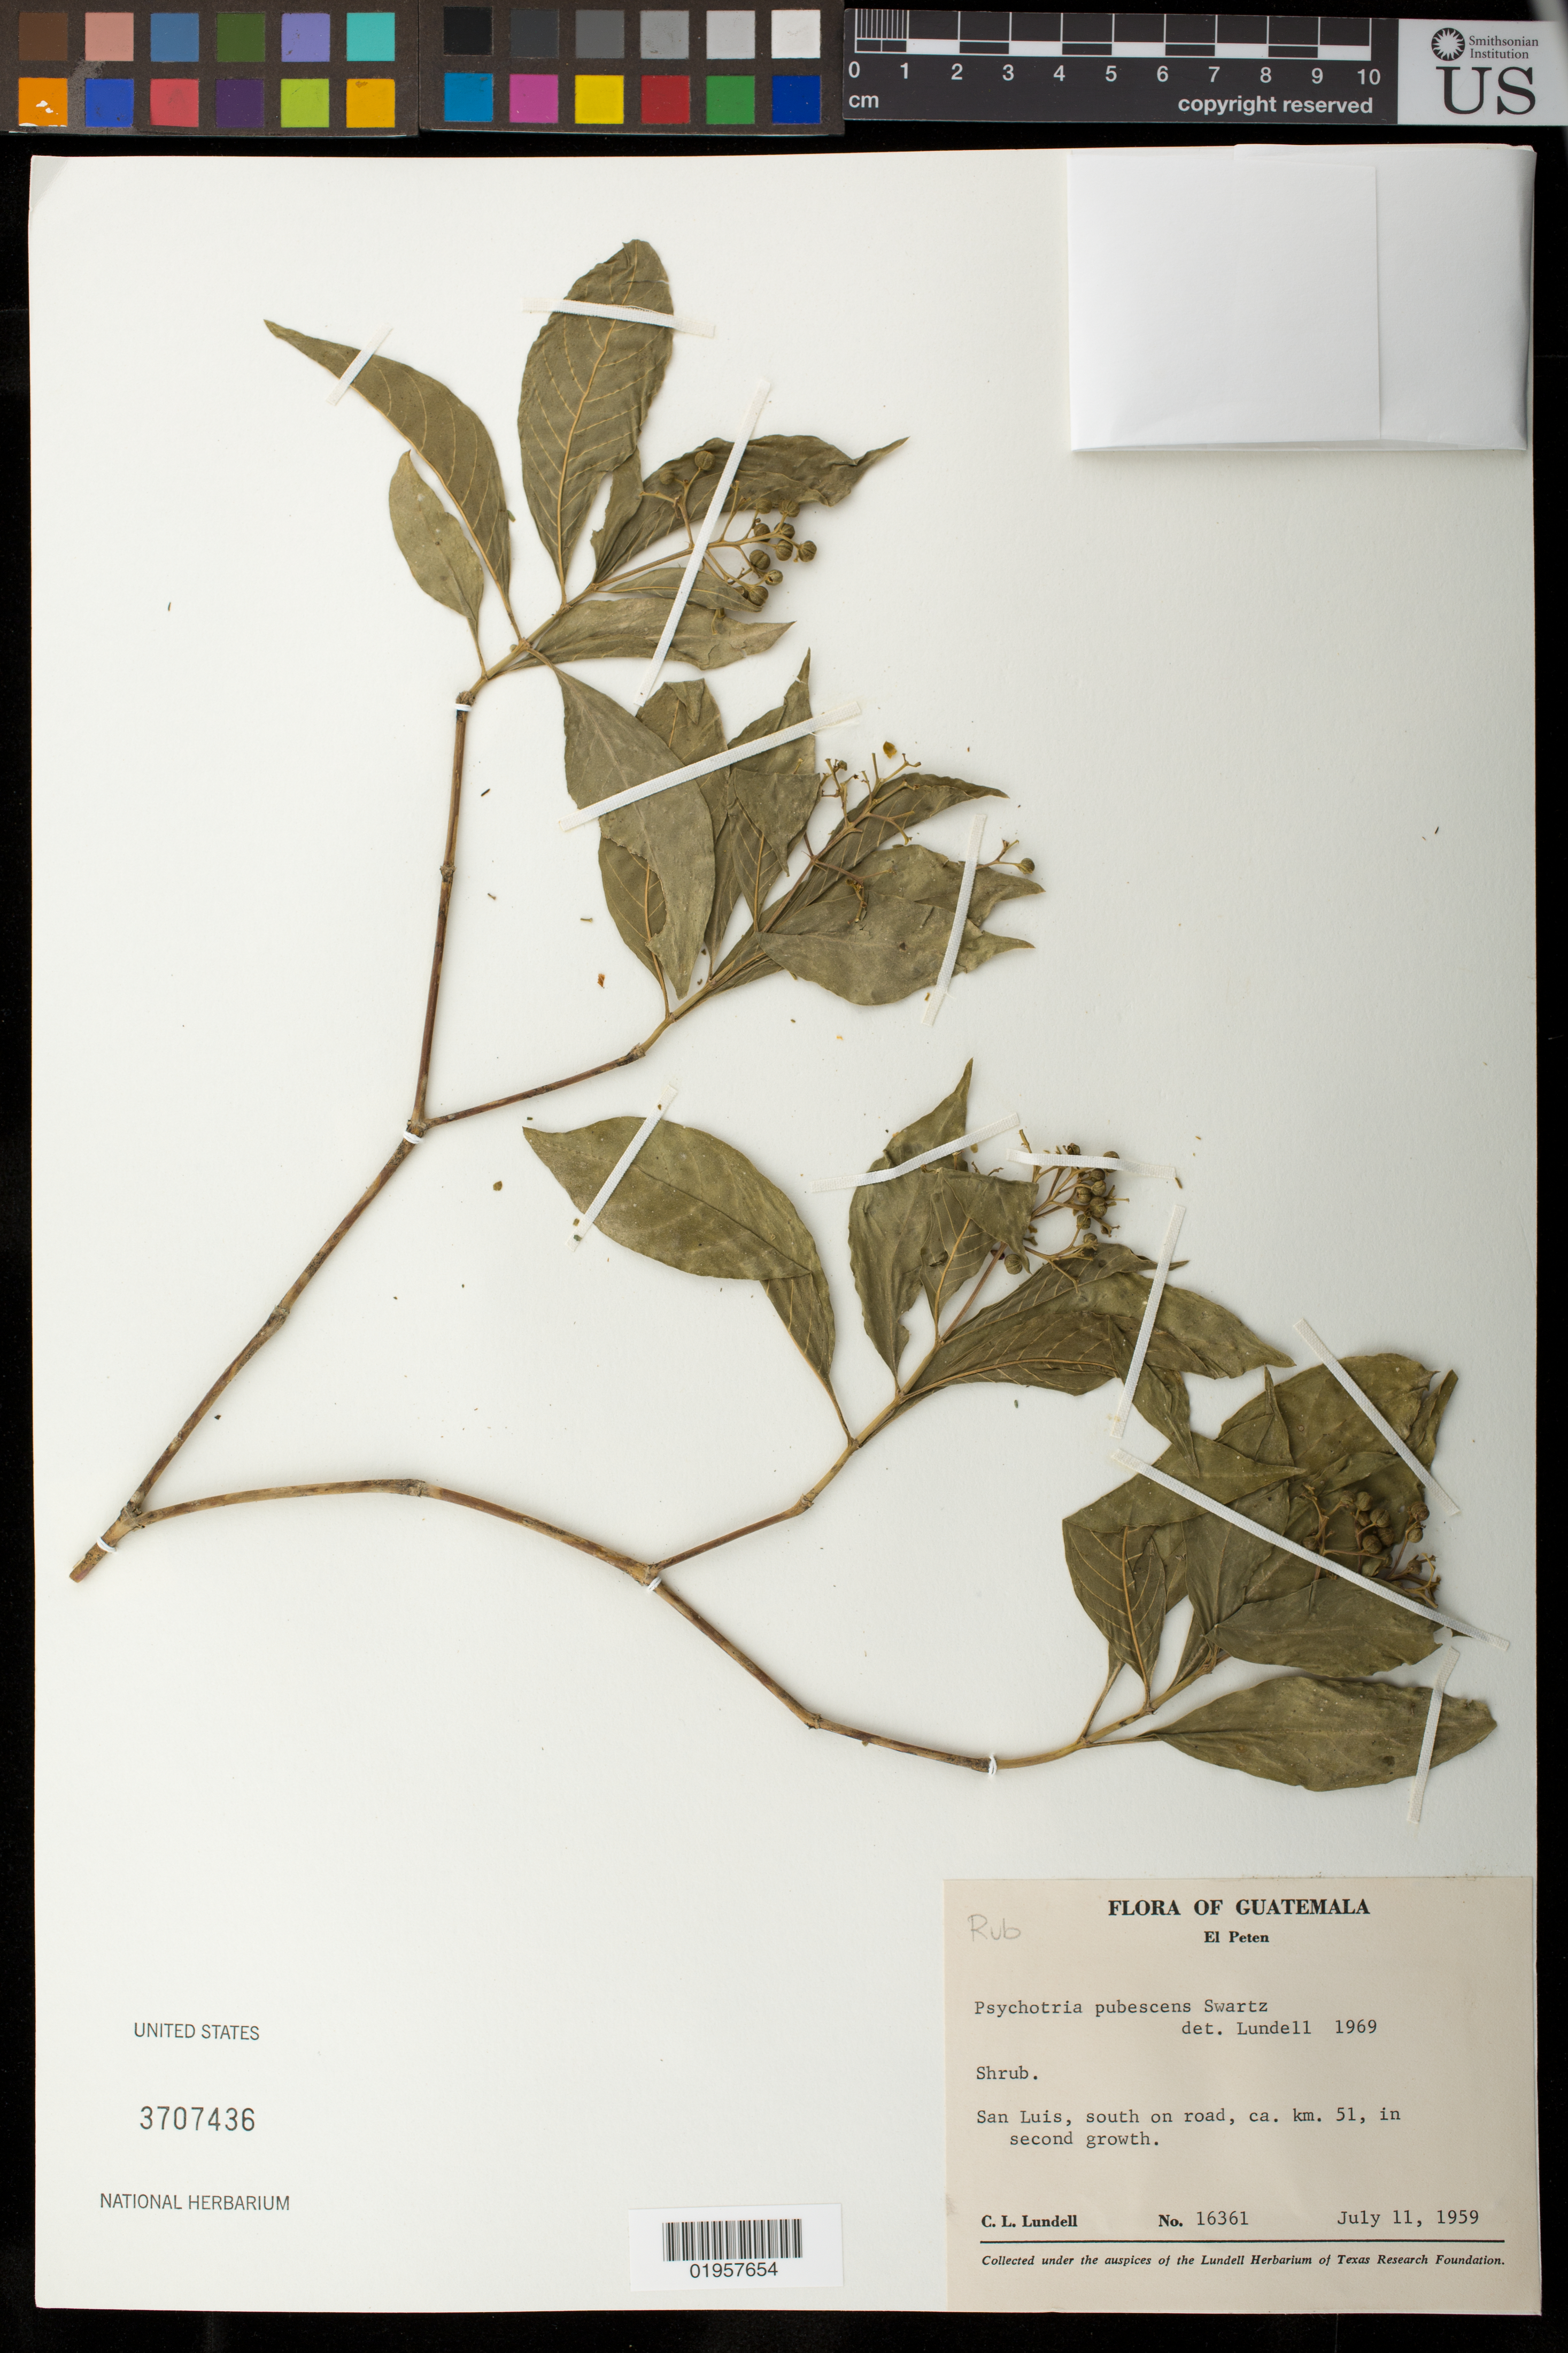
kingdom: Plantae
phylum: Tracheophyta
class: Magnoliopsida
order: Gentianales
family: Rubiaceae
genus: Psychotria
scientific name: Psychotria pubescens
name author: Sw.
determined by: Lundell, C. L.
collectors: C. L. Lundell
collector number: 16361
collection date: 1959-07-11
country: Guatemala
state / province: El Petén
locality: San Luis, S on road, ca. km 51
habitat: Second growth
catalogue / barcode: US 3707436